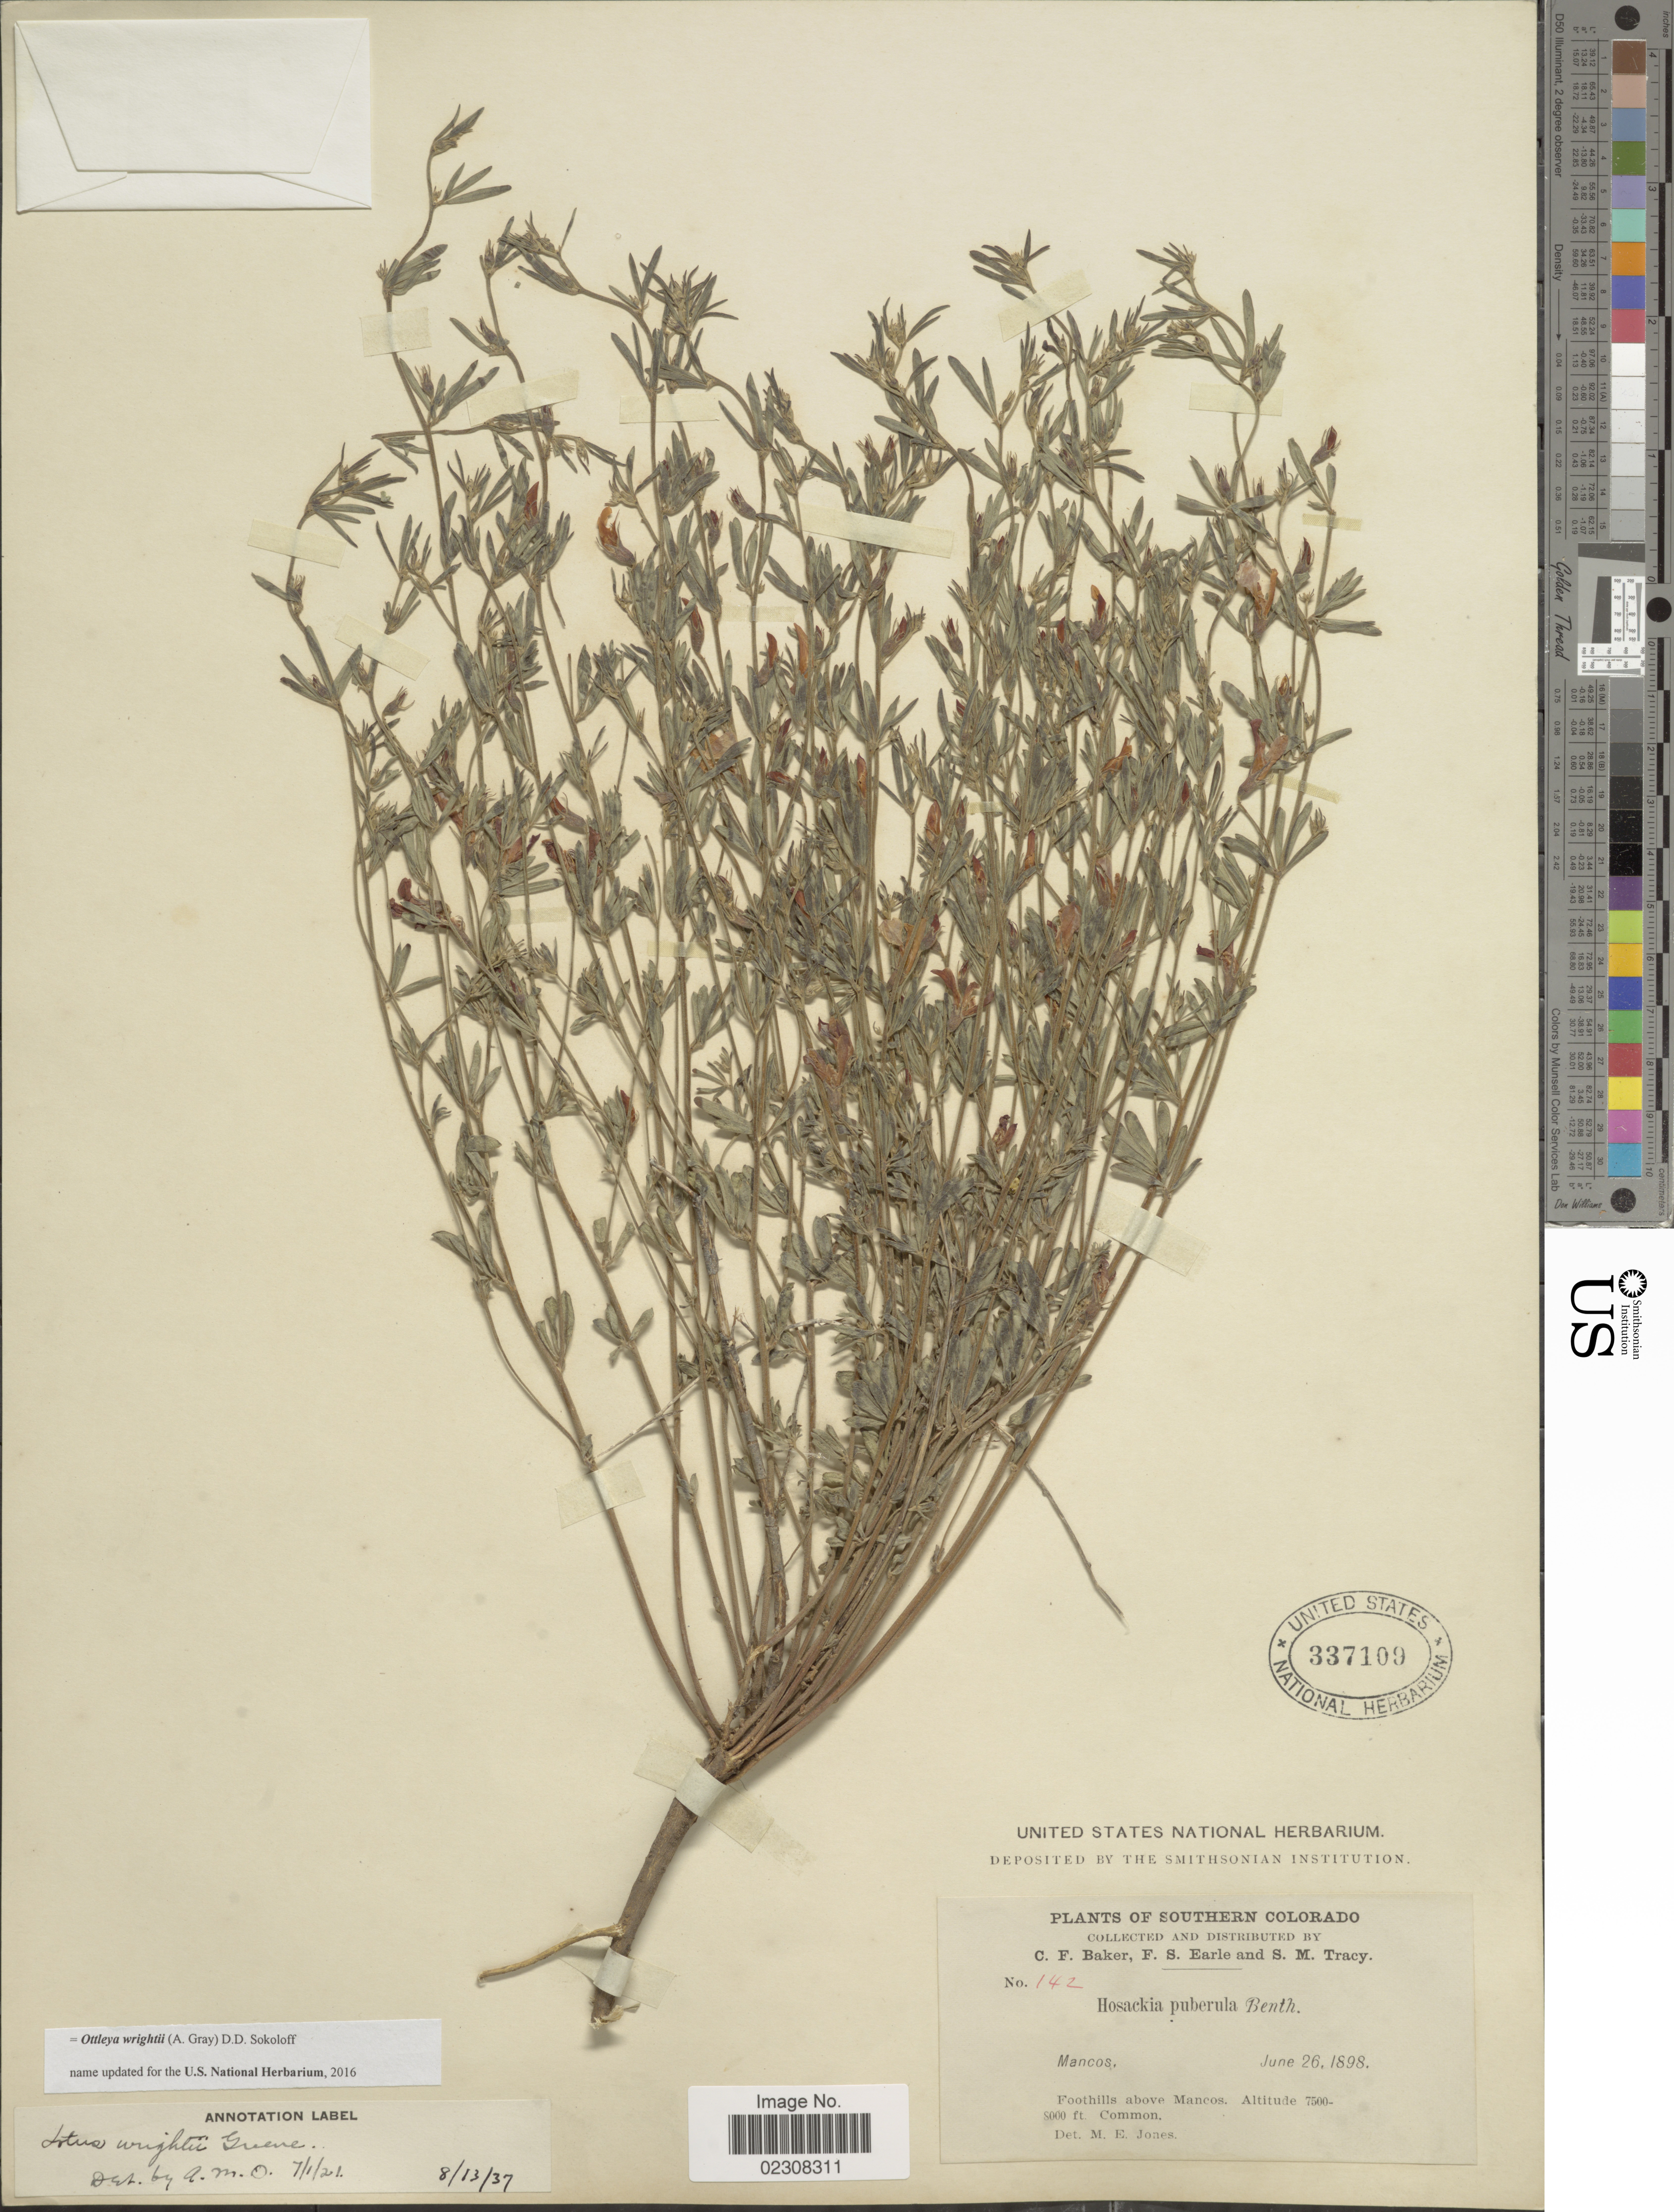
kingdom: Plantae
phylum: Tracheophyta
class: Magnoliopsida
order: Fabales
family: Fabaceae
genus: Ottleya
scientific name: Ottleya wrightii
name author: (A. Gray) D.D. Sokoloff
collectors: C. F. Baker, F. S. Earle & S. M. Tracy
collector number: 142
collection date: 1898-06-26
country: United States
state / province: Colorado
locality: Southern Colorado, Mancos, Foothills above Mancos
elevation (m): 2286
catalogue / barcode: US 337109